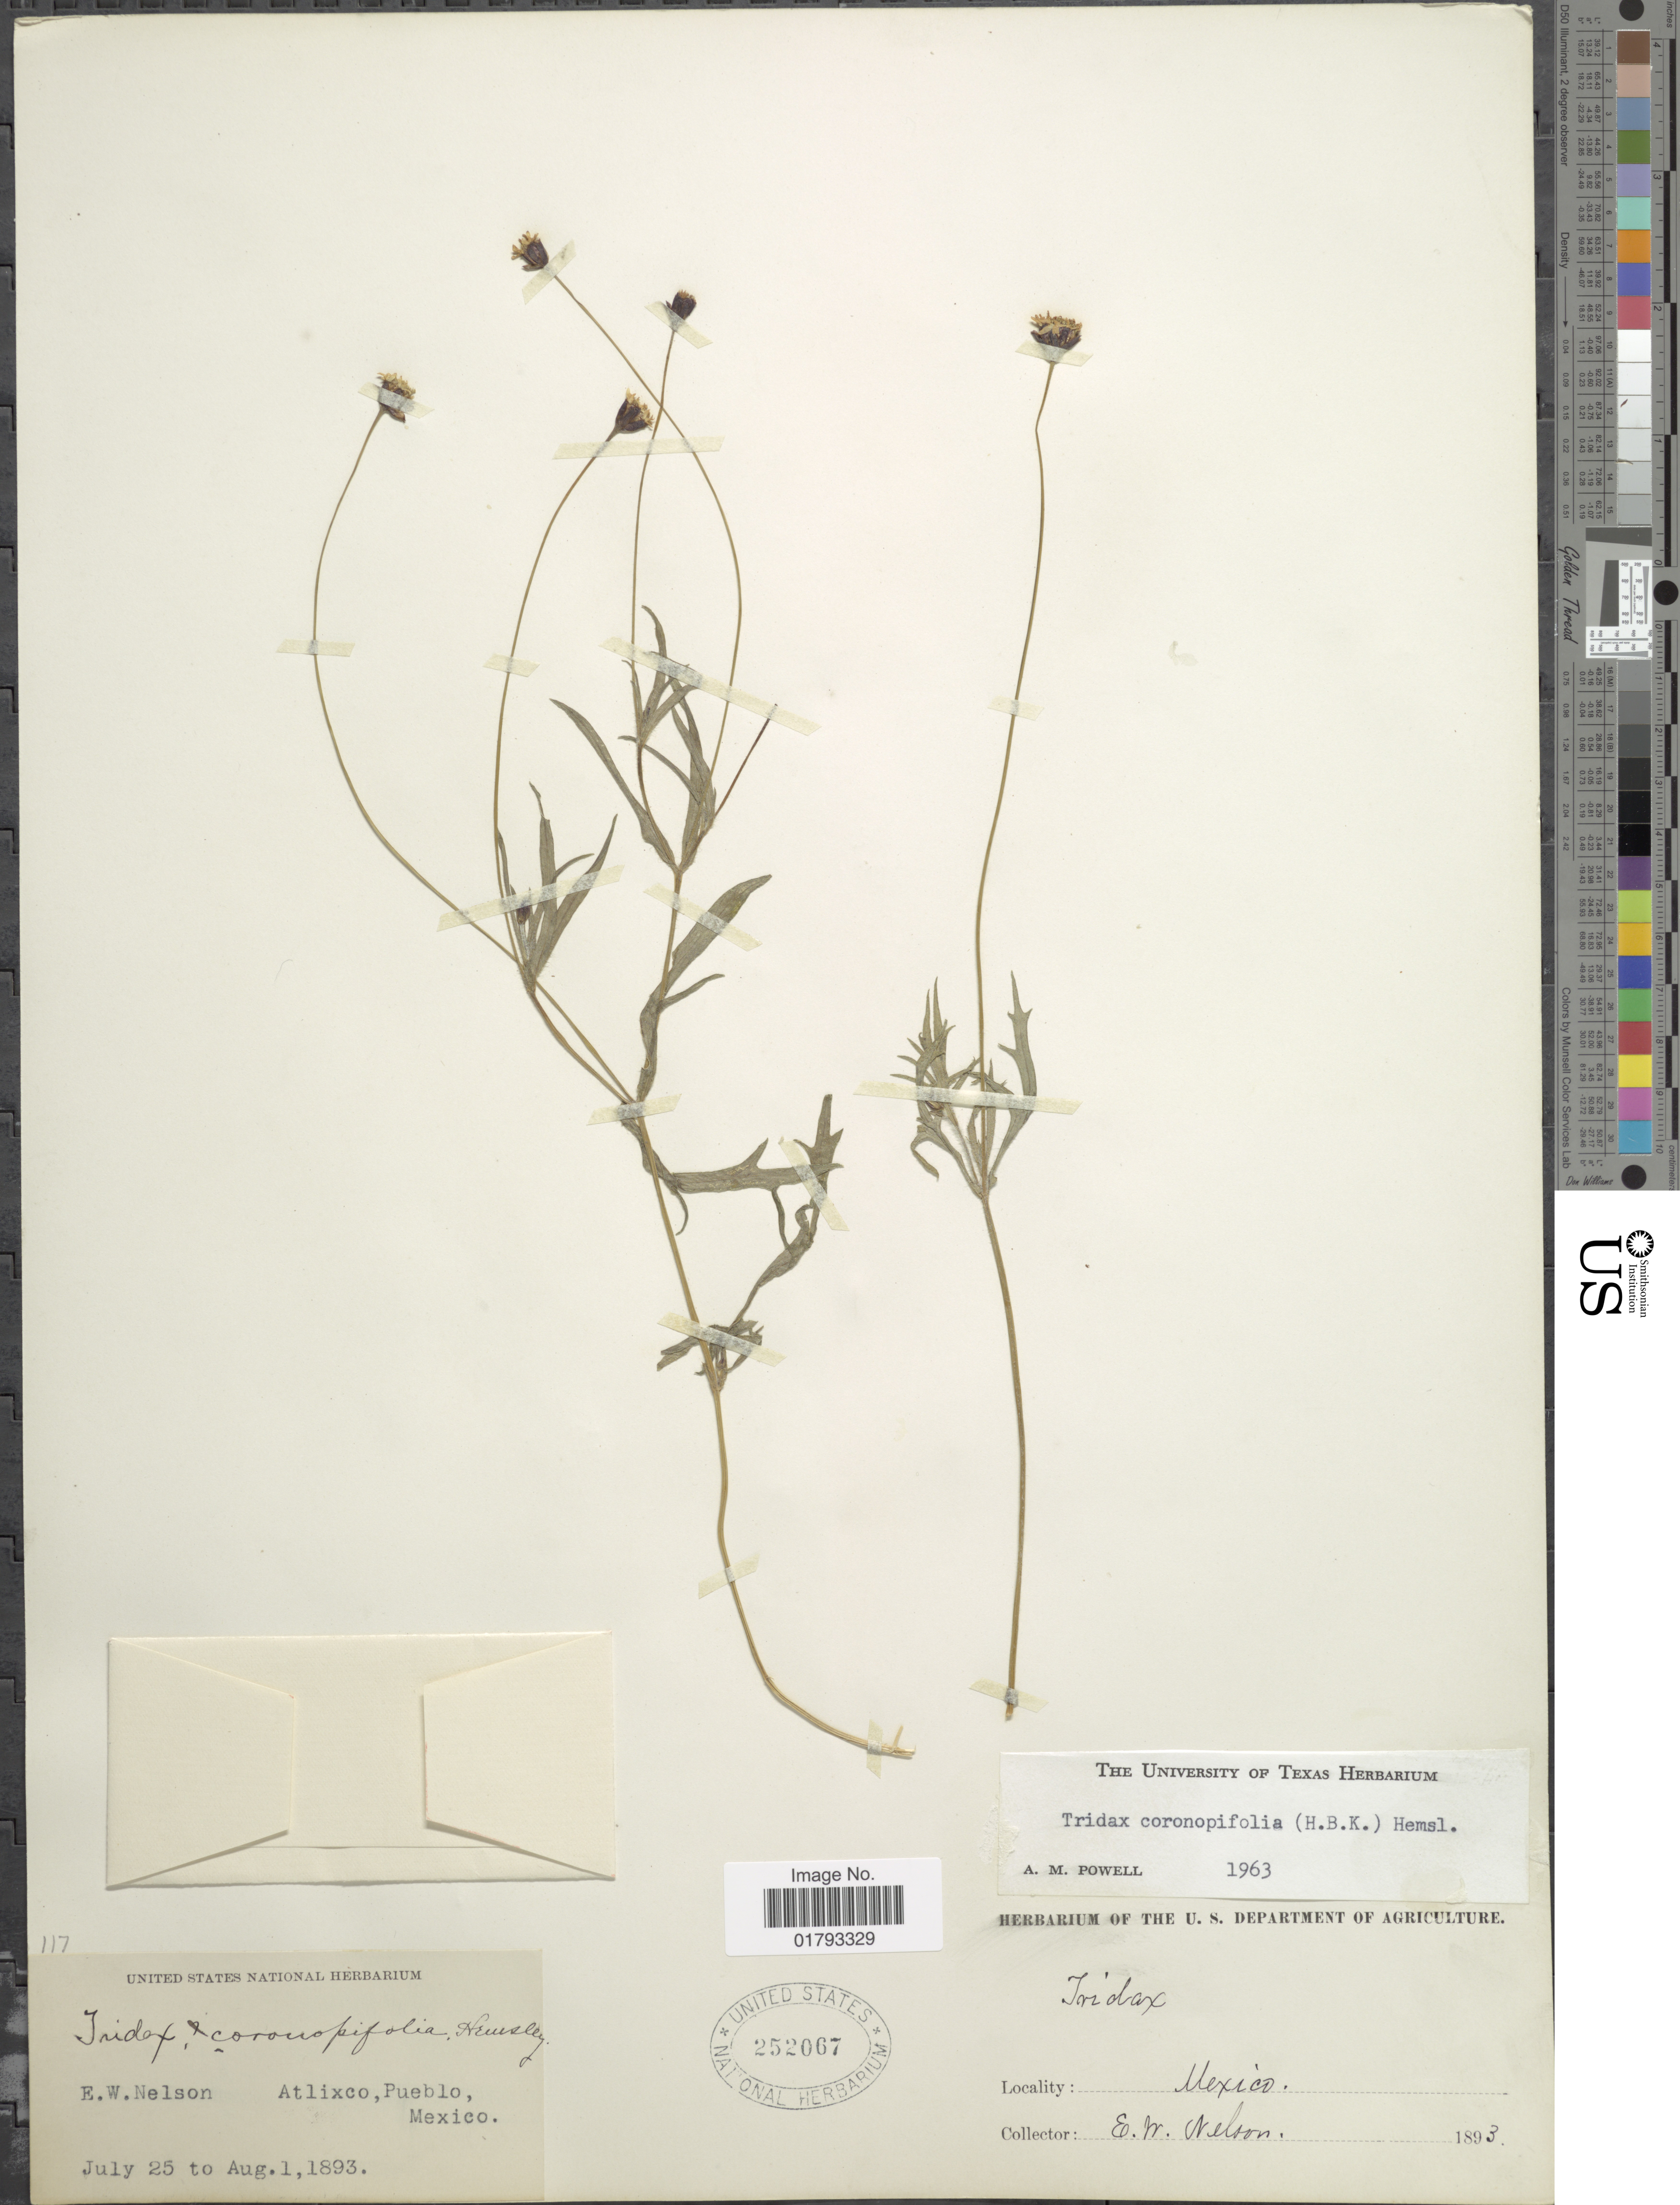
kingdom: Plantae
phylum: Tracheophyta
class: Magnoliopsida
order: Asterales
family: Asteraceae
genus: Tridax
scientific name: Tridax coronopifolia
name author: (Kunth) Hemsl.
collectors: E. W. Nelson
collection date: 1893-07-25/1893-08-01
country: Mexico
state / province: Puebla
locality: Atlixco, Pueblo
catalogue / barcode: US 252067